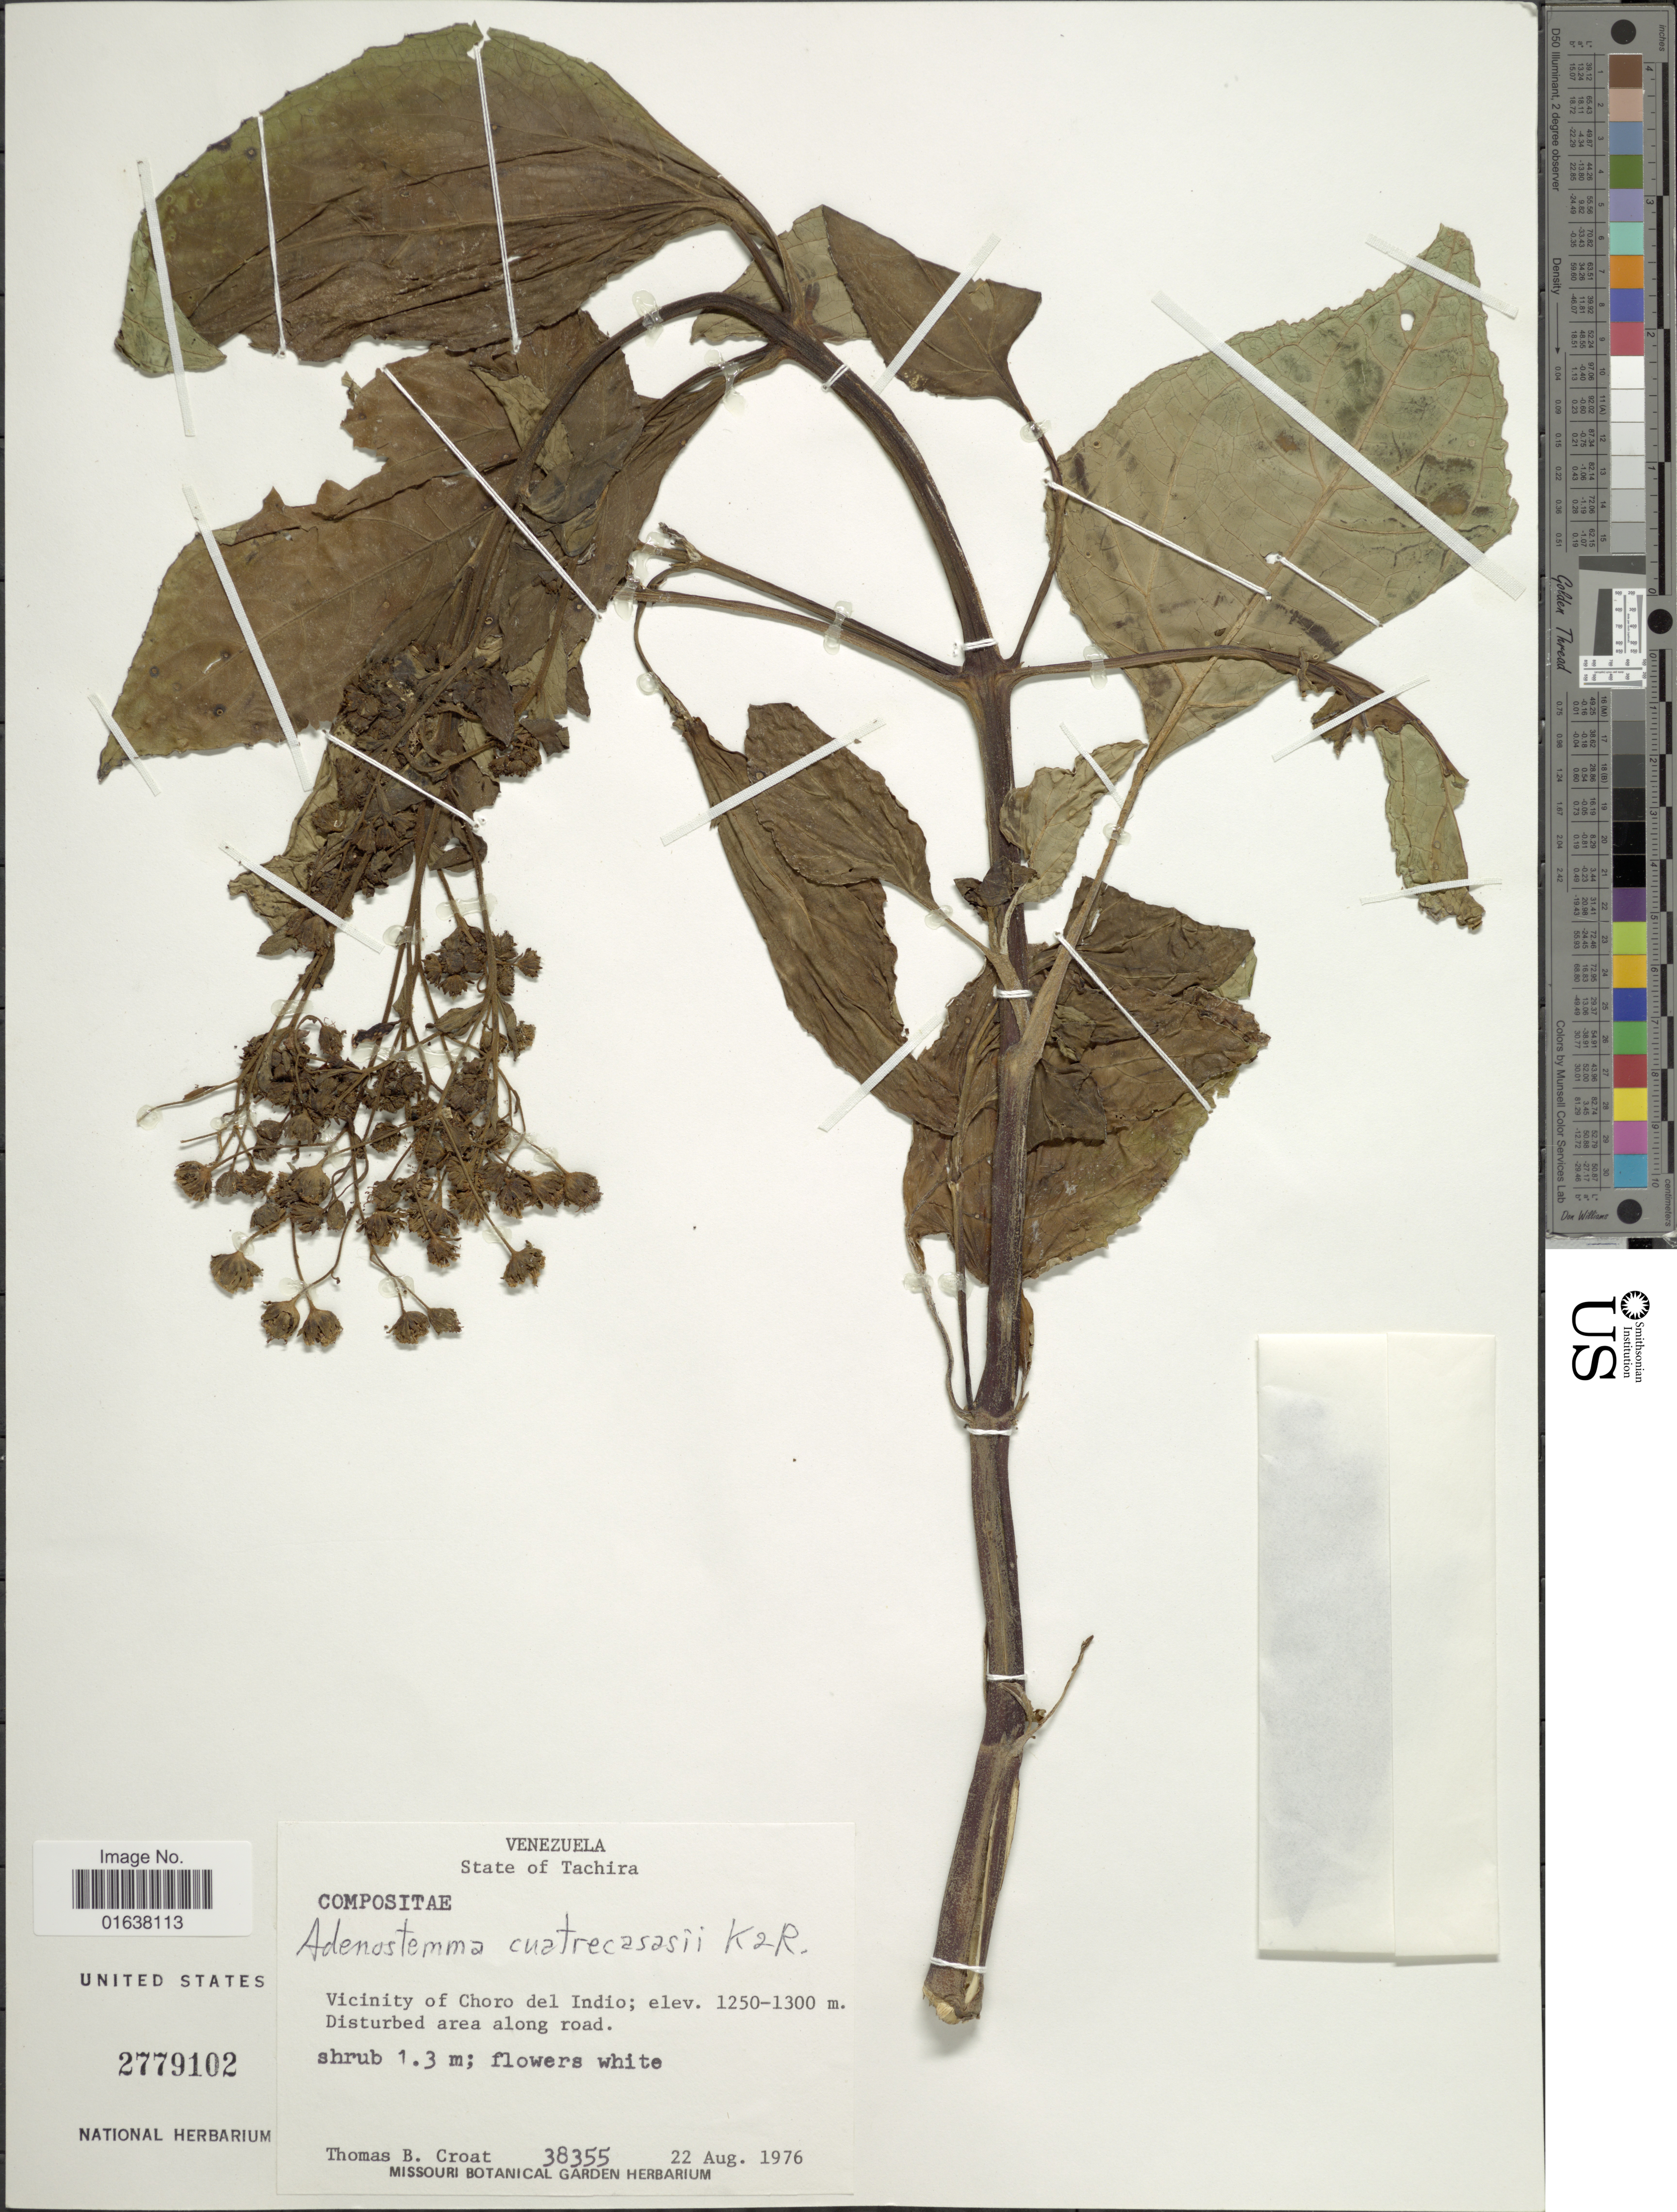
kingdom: Plantae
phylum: Tracheophyta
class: Magnoliopsida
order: Asterales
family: Asteraceae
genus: Adenostemma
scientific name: Adenostemma cuatrecasasii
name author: R.M. King & H. Rob.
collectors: T. B. Croat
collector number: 38355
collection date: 1976-08-22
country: Venezuela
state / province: Tachira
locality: State of Tachira. Vicinity of Choro del Indio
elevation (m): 1250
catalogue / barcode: US 2779102